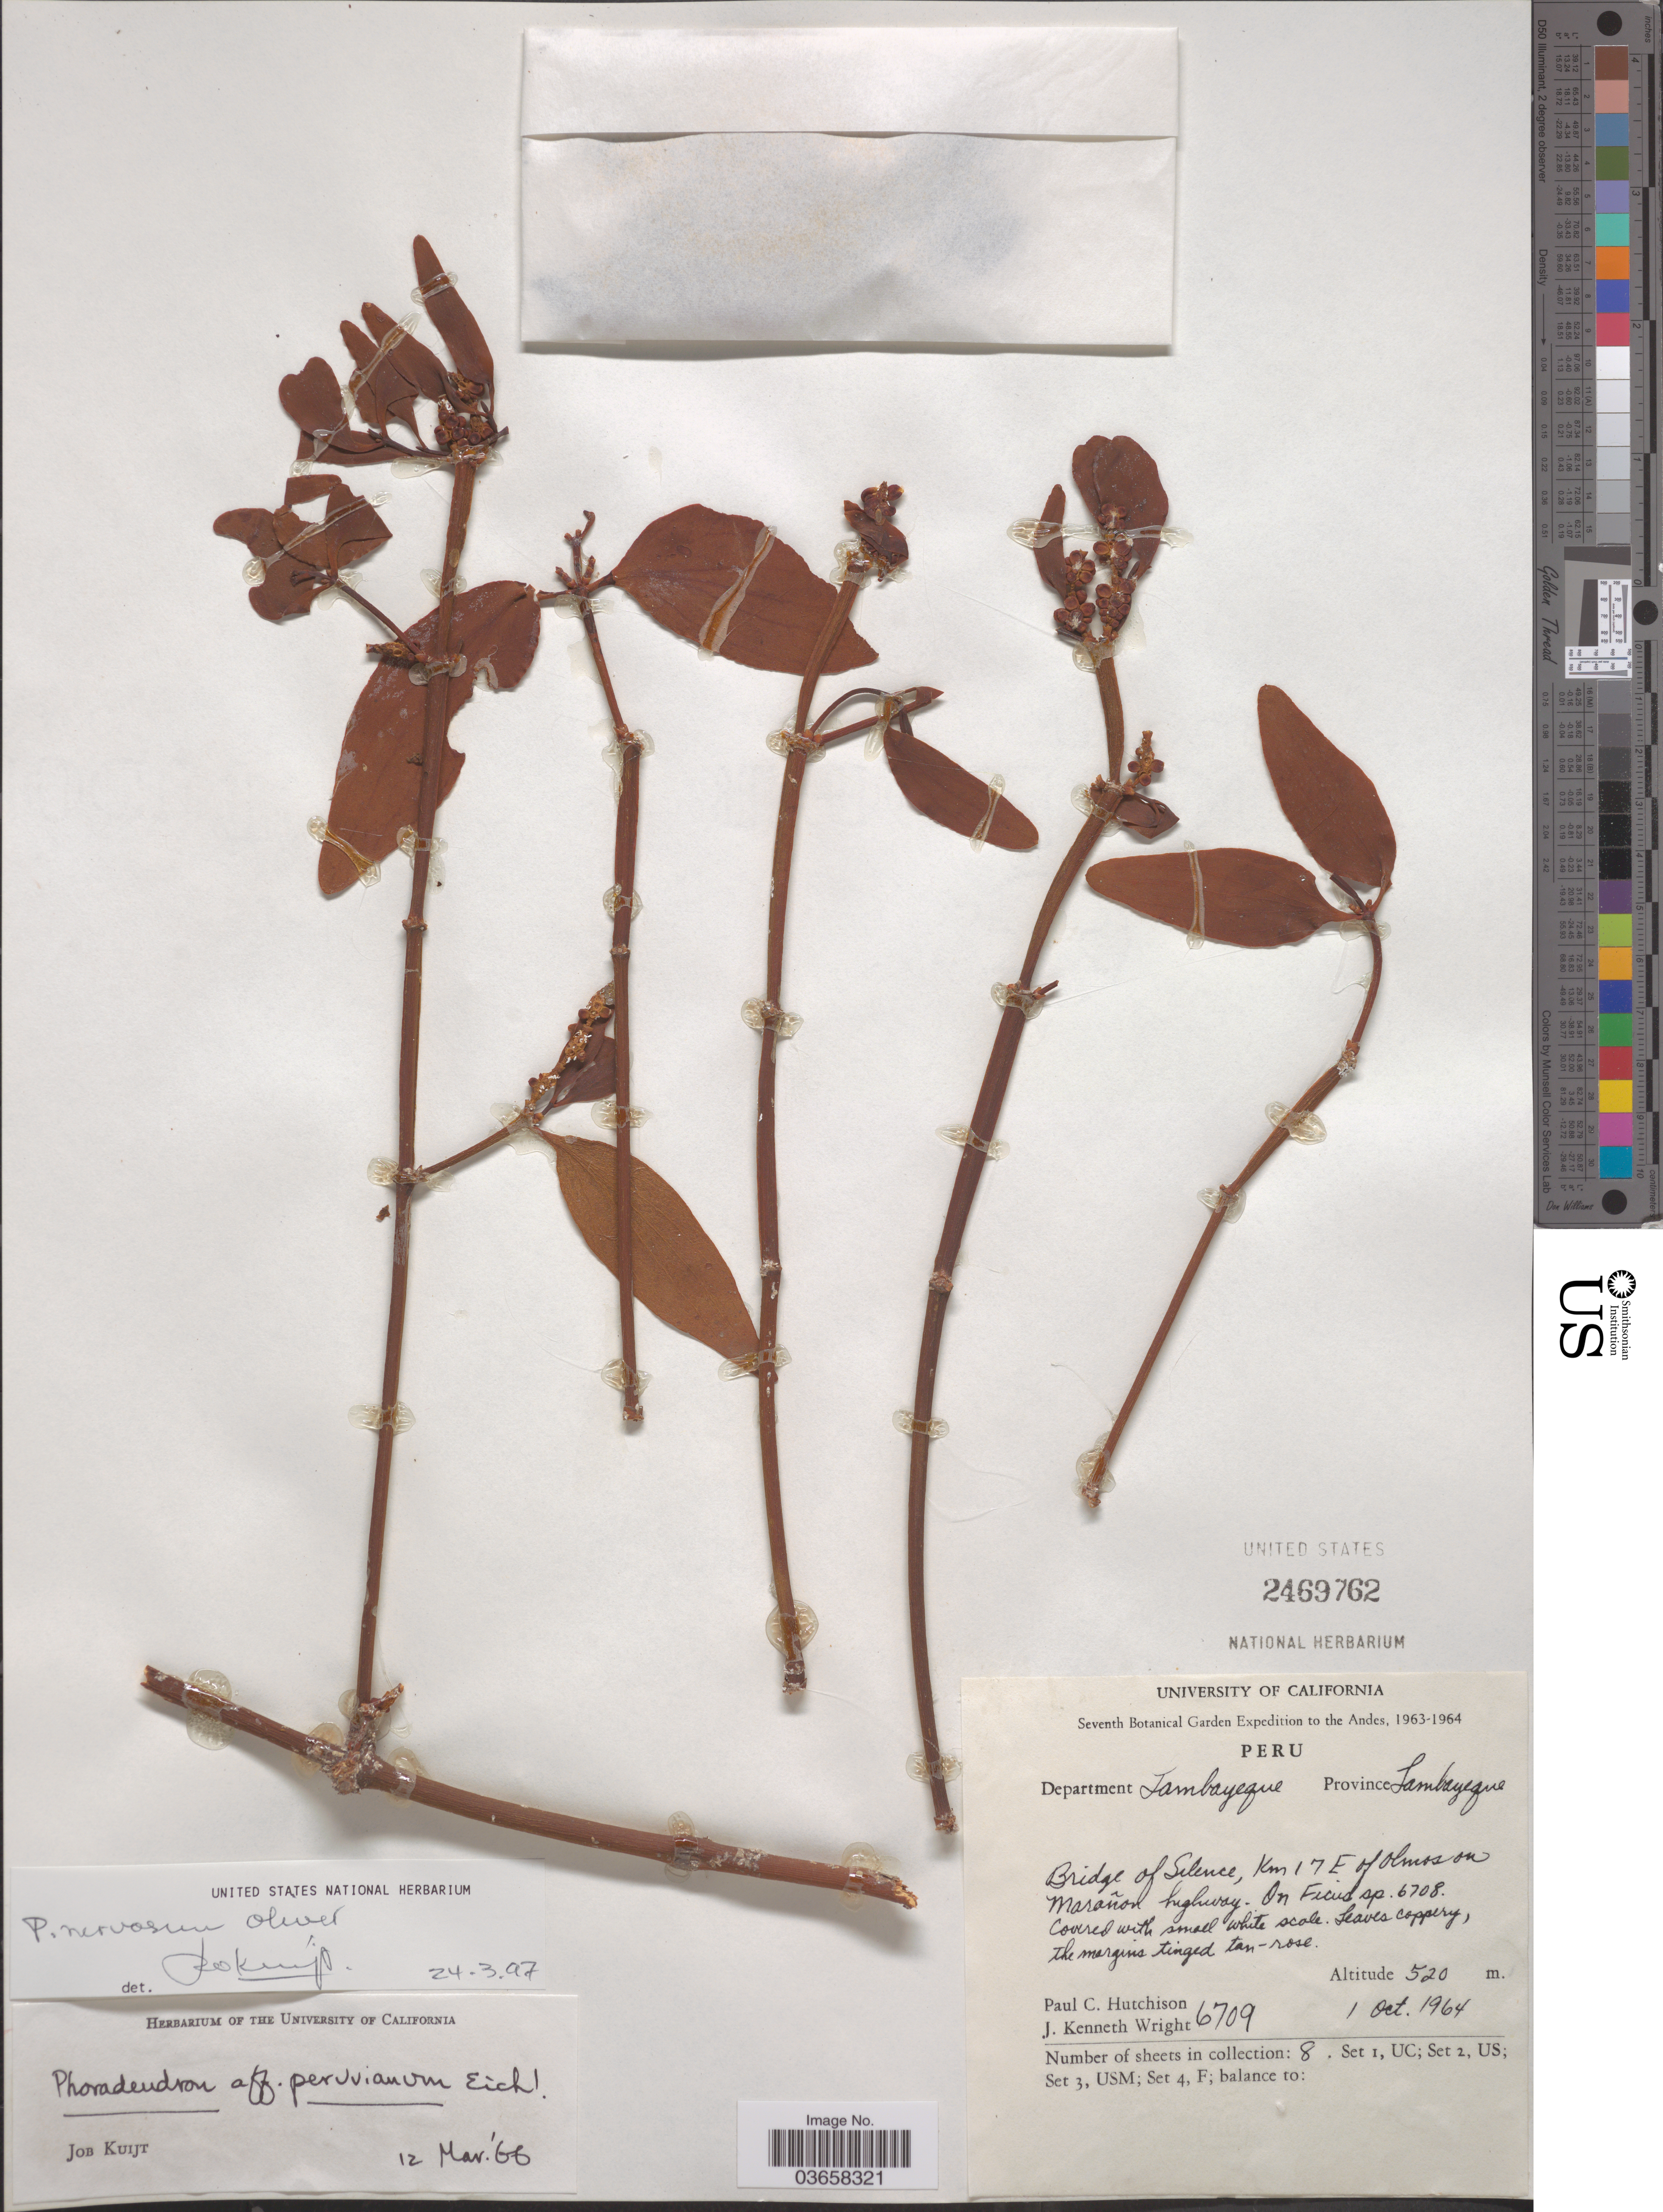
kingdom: Plantae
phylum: Tracheophyta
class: Magnoliopsida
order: Santalales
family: Viscaceae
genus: Phoradendron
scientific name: Phoradendron nervosum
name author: Oliv.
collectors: P. C. Hutchison & J. K. Wright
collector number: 6709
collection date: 1964-10-01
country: Peru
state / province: Lambayeque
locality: The Andes. Department Lambayeque. Bridge of Silence, Km 17 E of Olmos on Marañon highway.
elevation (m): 520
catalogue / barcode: US 2469762